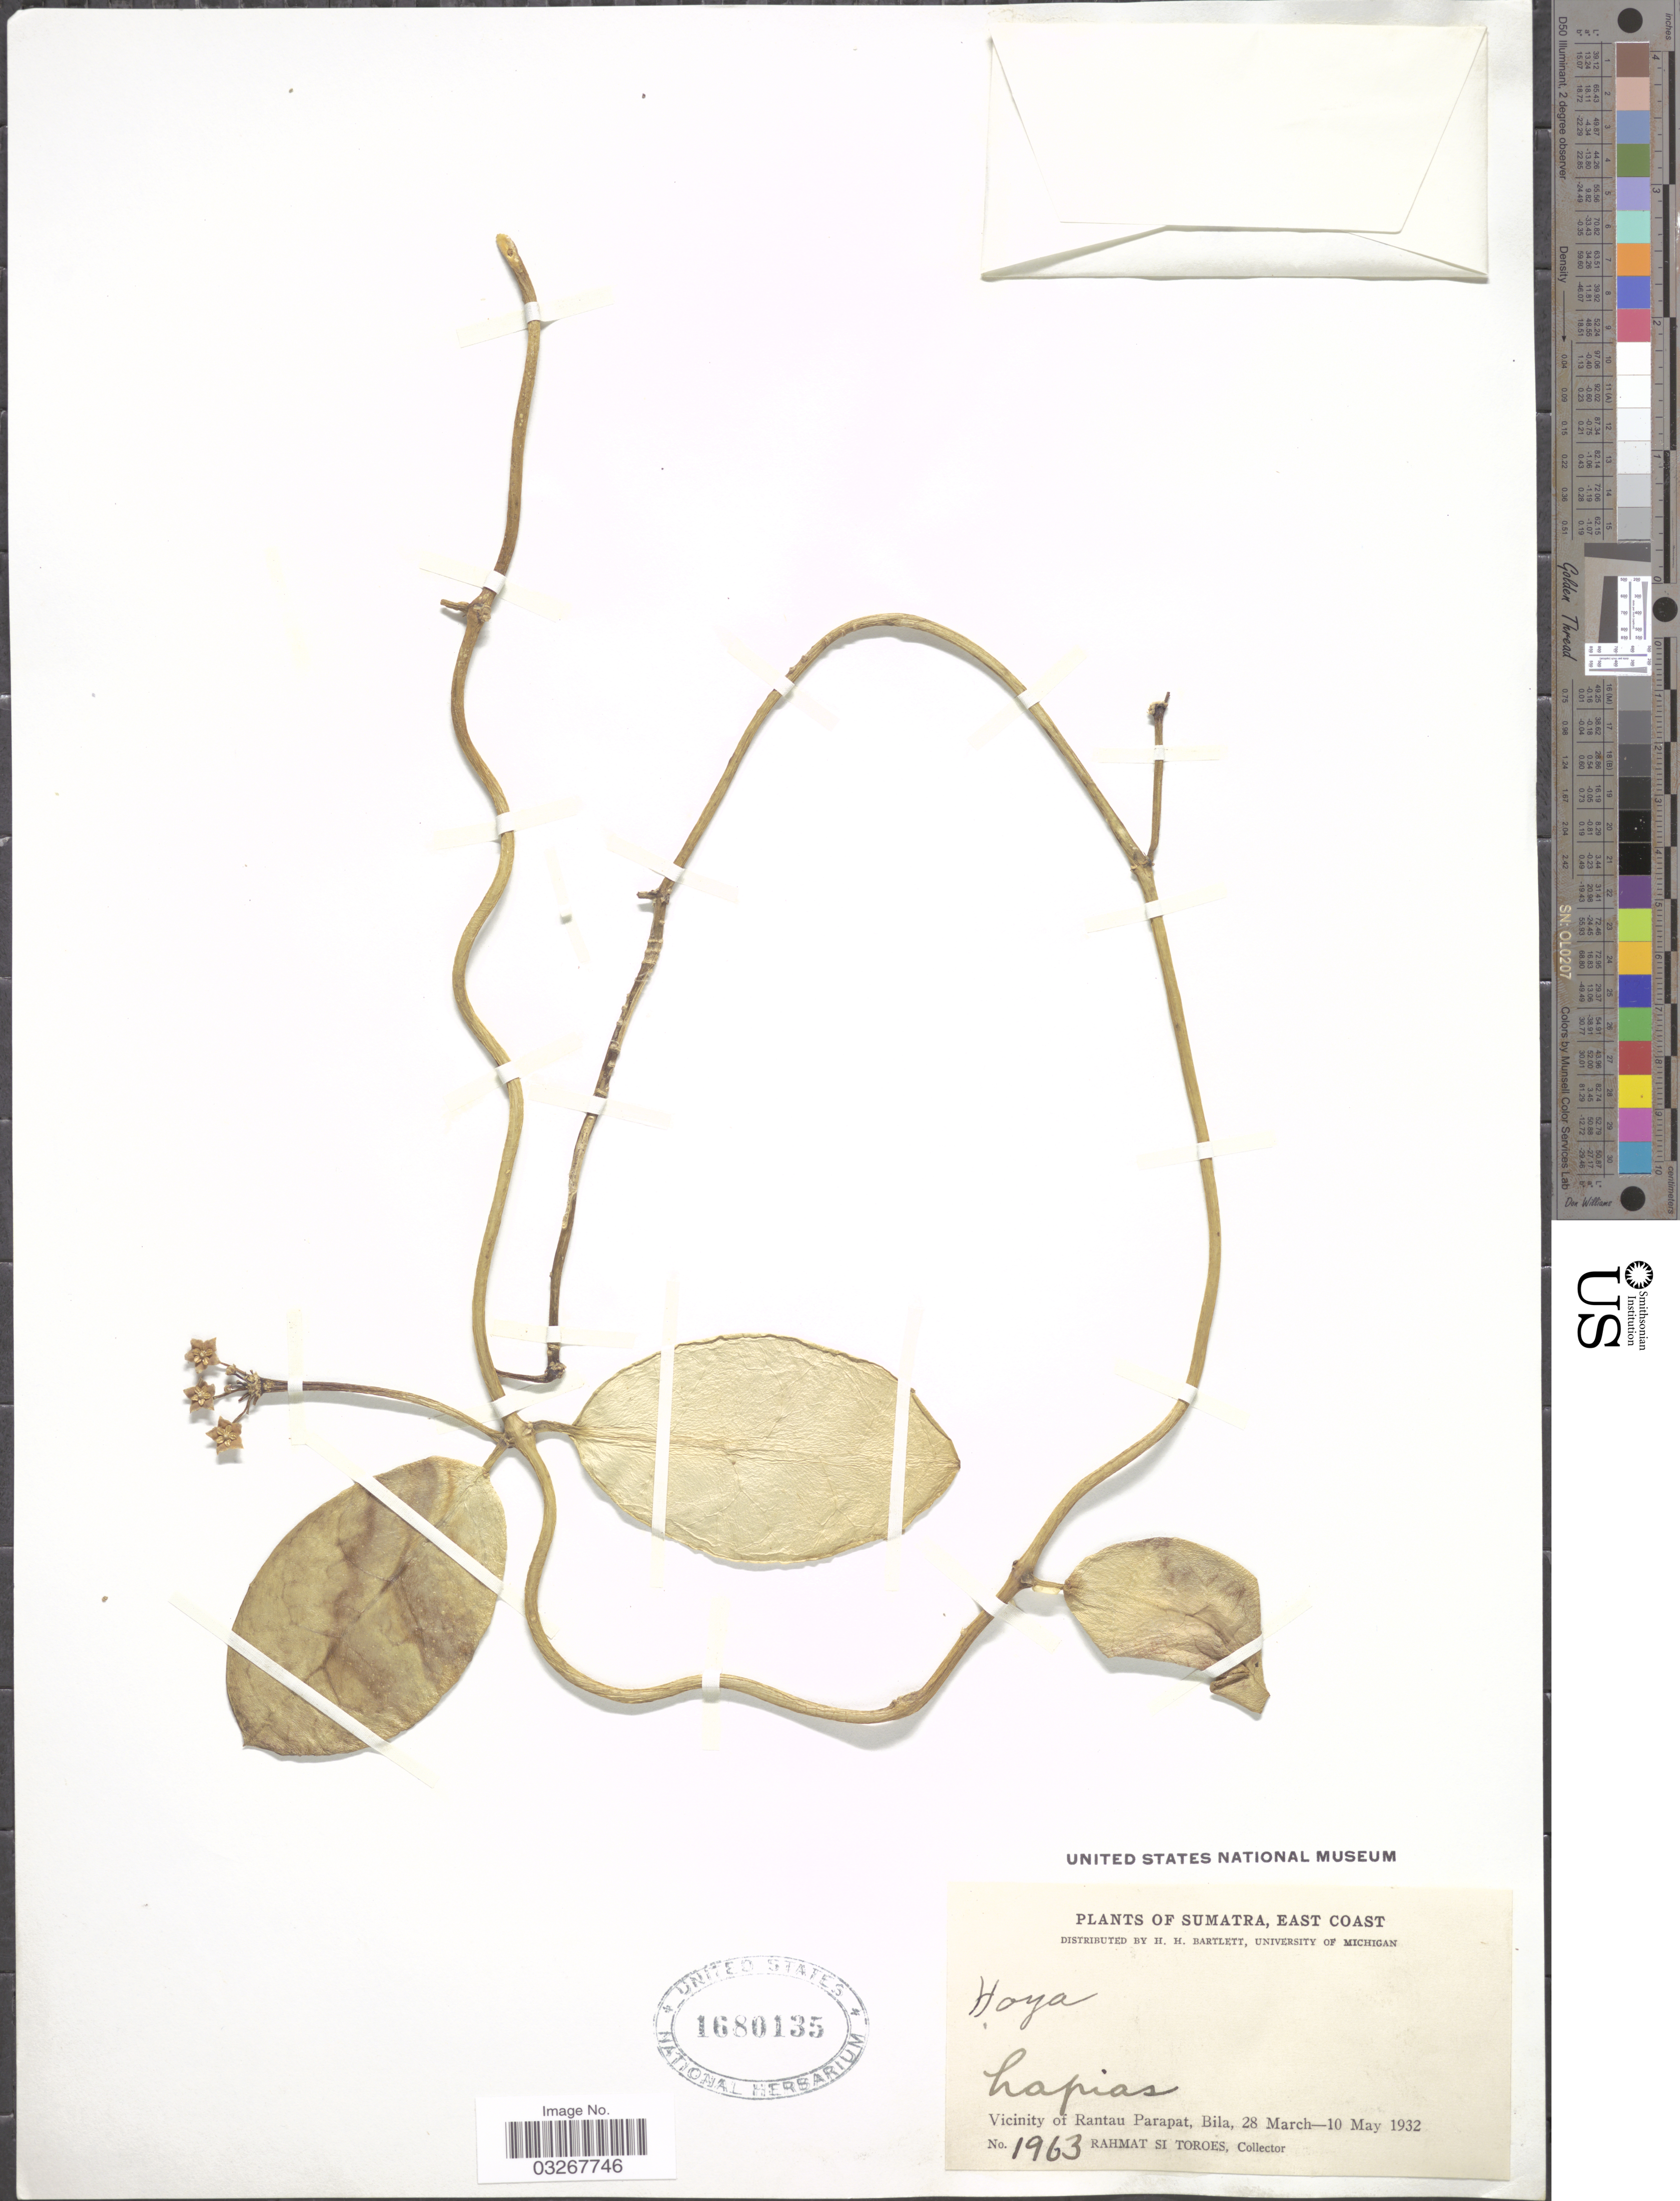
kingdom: Plantae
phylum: Tracheophyta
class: Magnoliopsida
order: Gentianales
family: Apocynaceae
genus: Hoya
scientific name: Hoya sp.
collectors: Rahmat Si Boeea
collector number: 1963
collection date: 1932-03-28/1932-05-10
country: Indonesia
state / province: Sumatra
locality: East Coast. Vicinity of Rantau Parapat, Bila.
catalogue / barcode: US 1680135